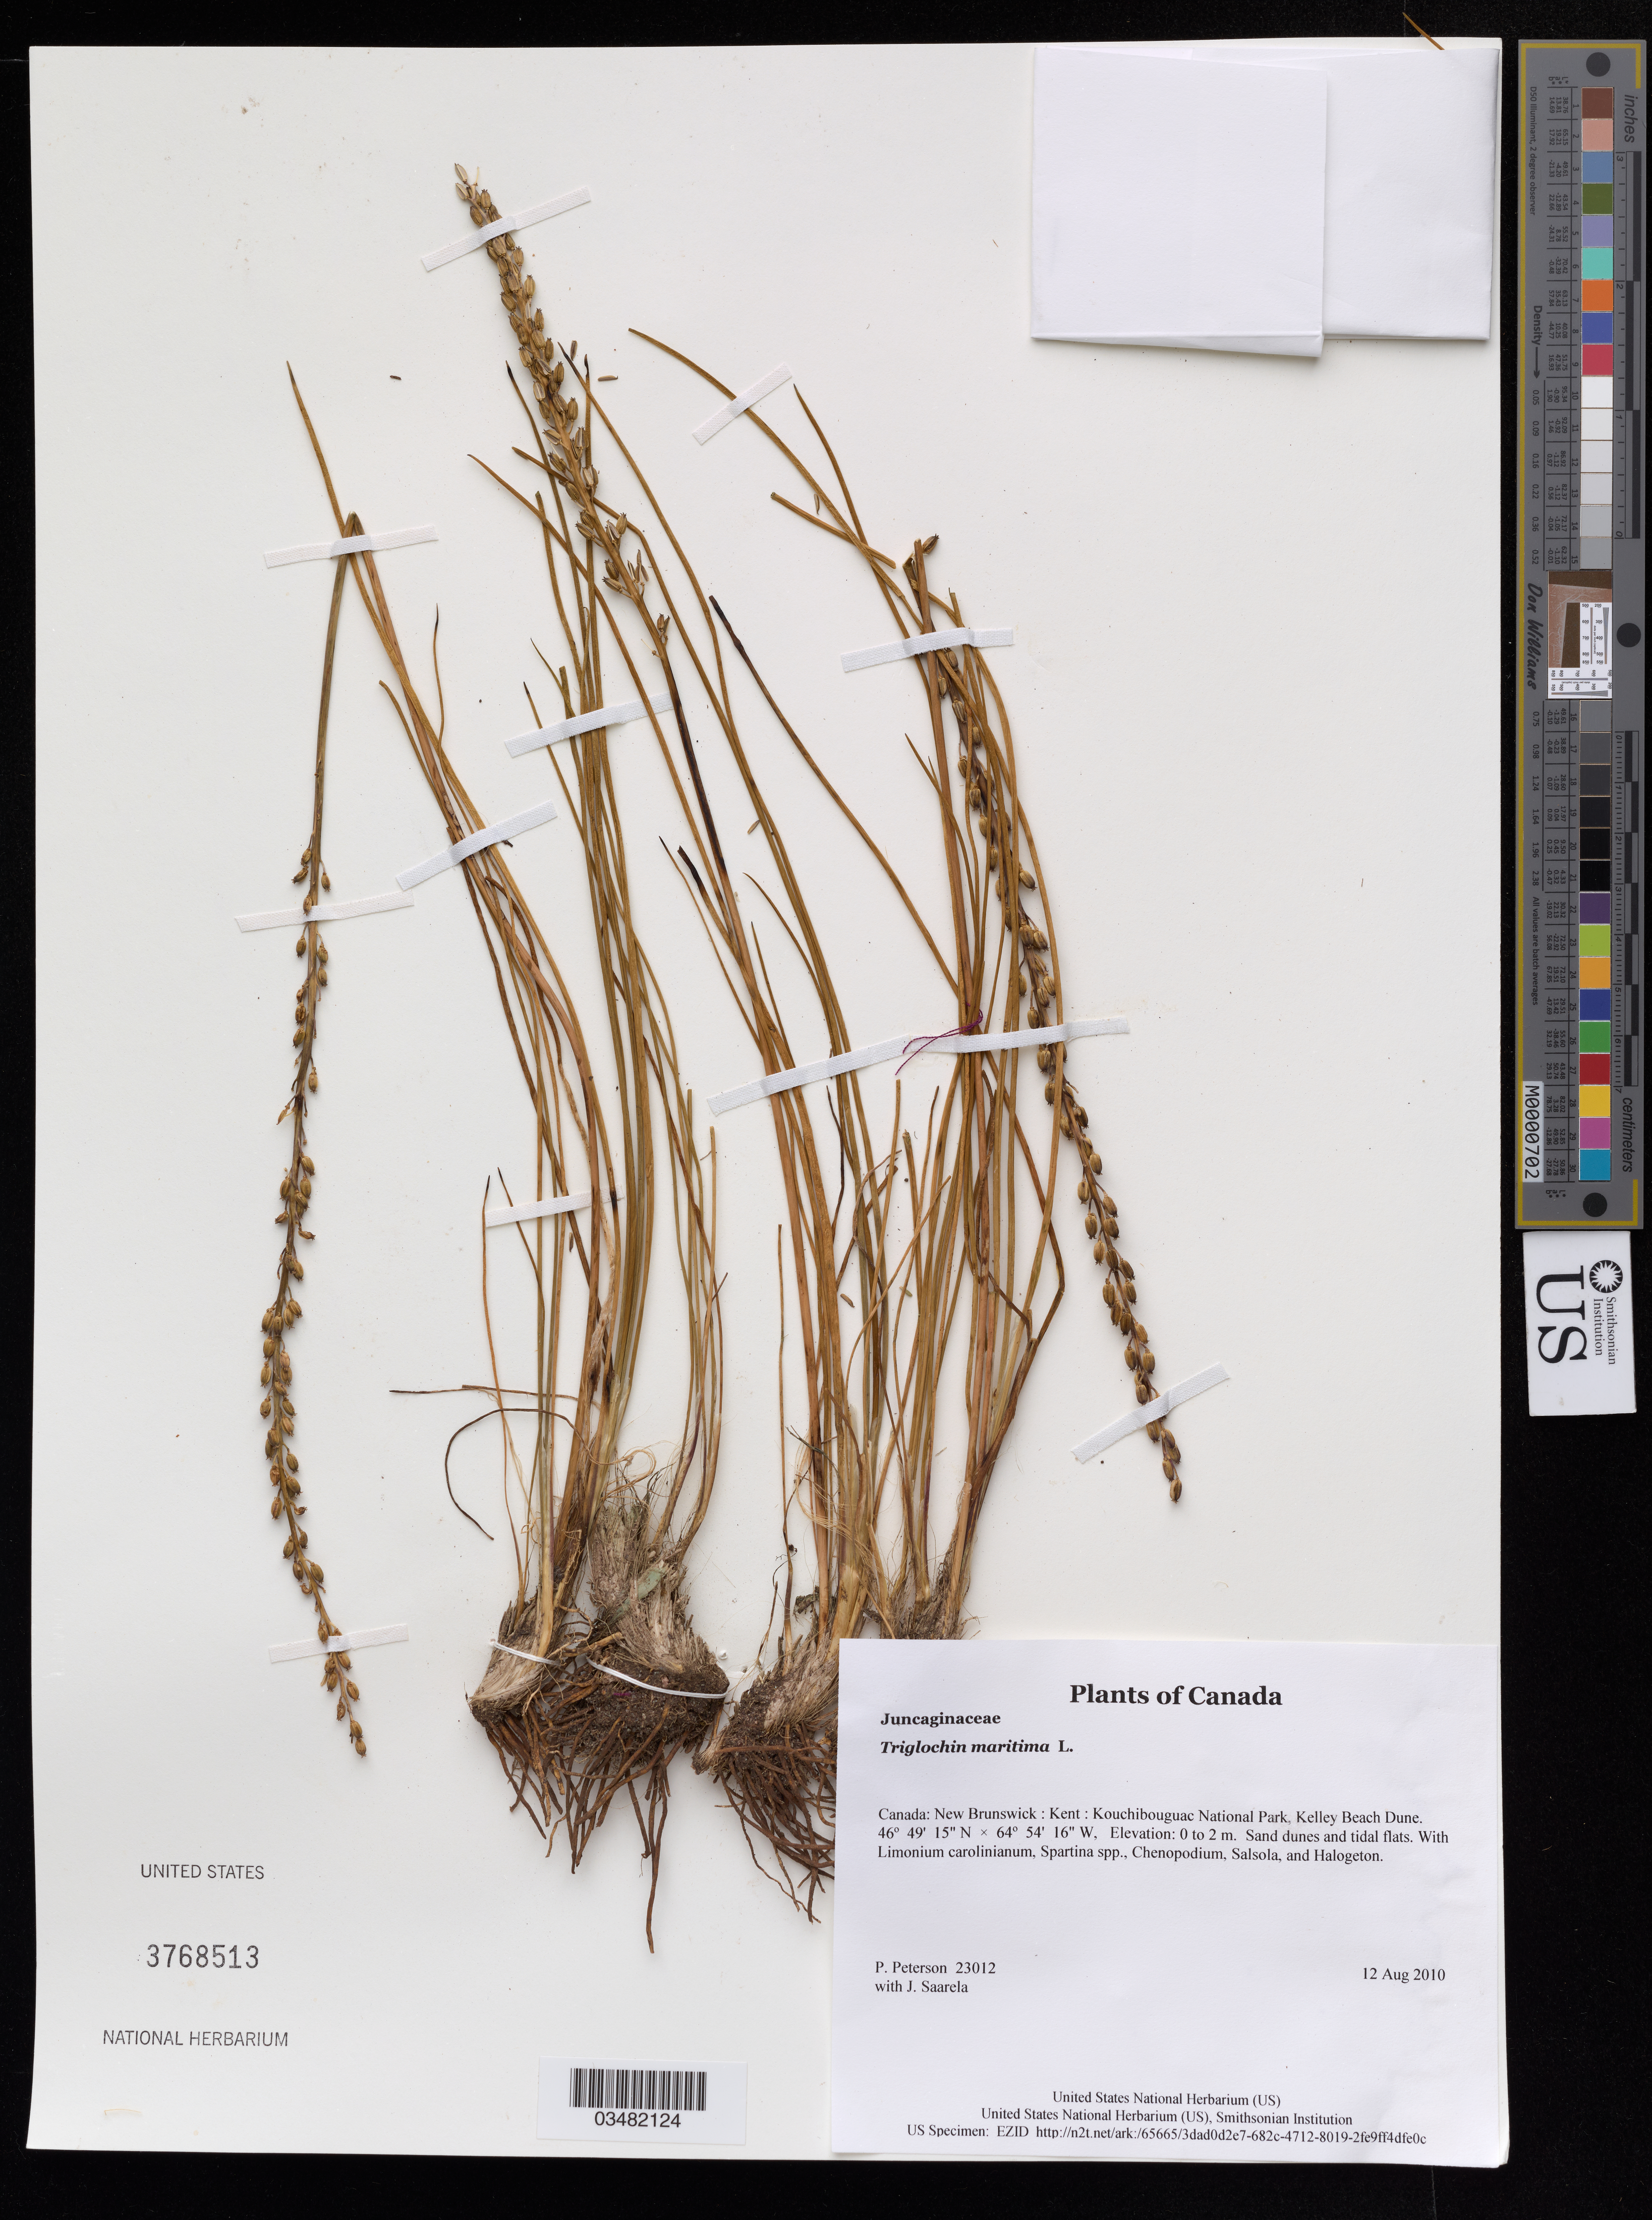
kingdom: Plantae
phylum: Tracheophyta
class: Liliopsida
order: Alismatales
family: Juncaginaceae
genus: Triglochin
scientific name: Triglochin maritima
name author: L.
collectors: P. M. Peterson & J. Saarela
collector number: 23012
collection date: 2010-08-12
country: Canada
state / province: New Brunswick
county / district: Kent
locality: Kouchibouguac National Park, Kelley Beach Dune.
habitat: Sand dunes and tidal flats.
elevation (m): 0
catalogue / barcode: US 3768513